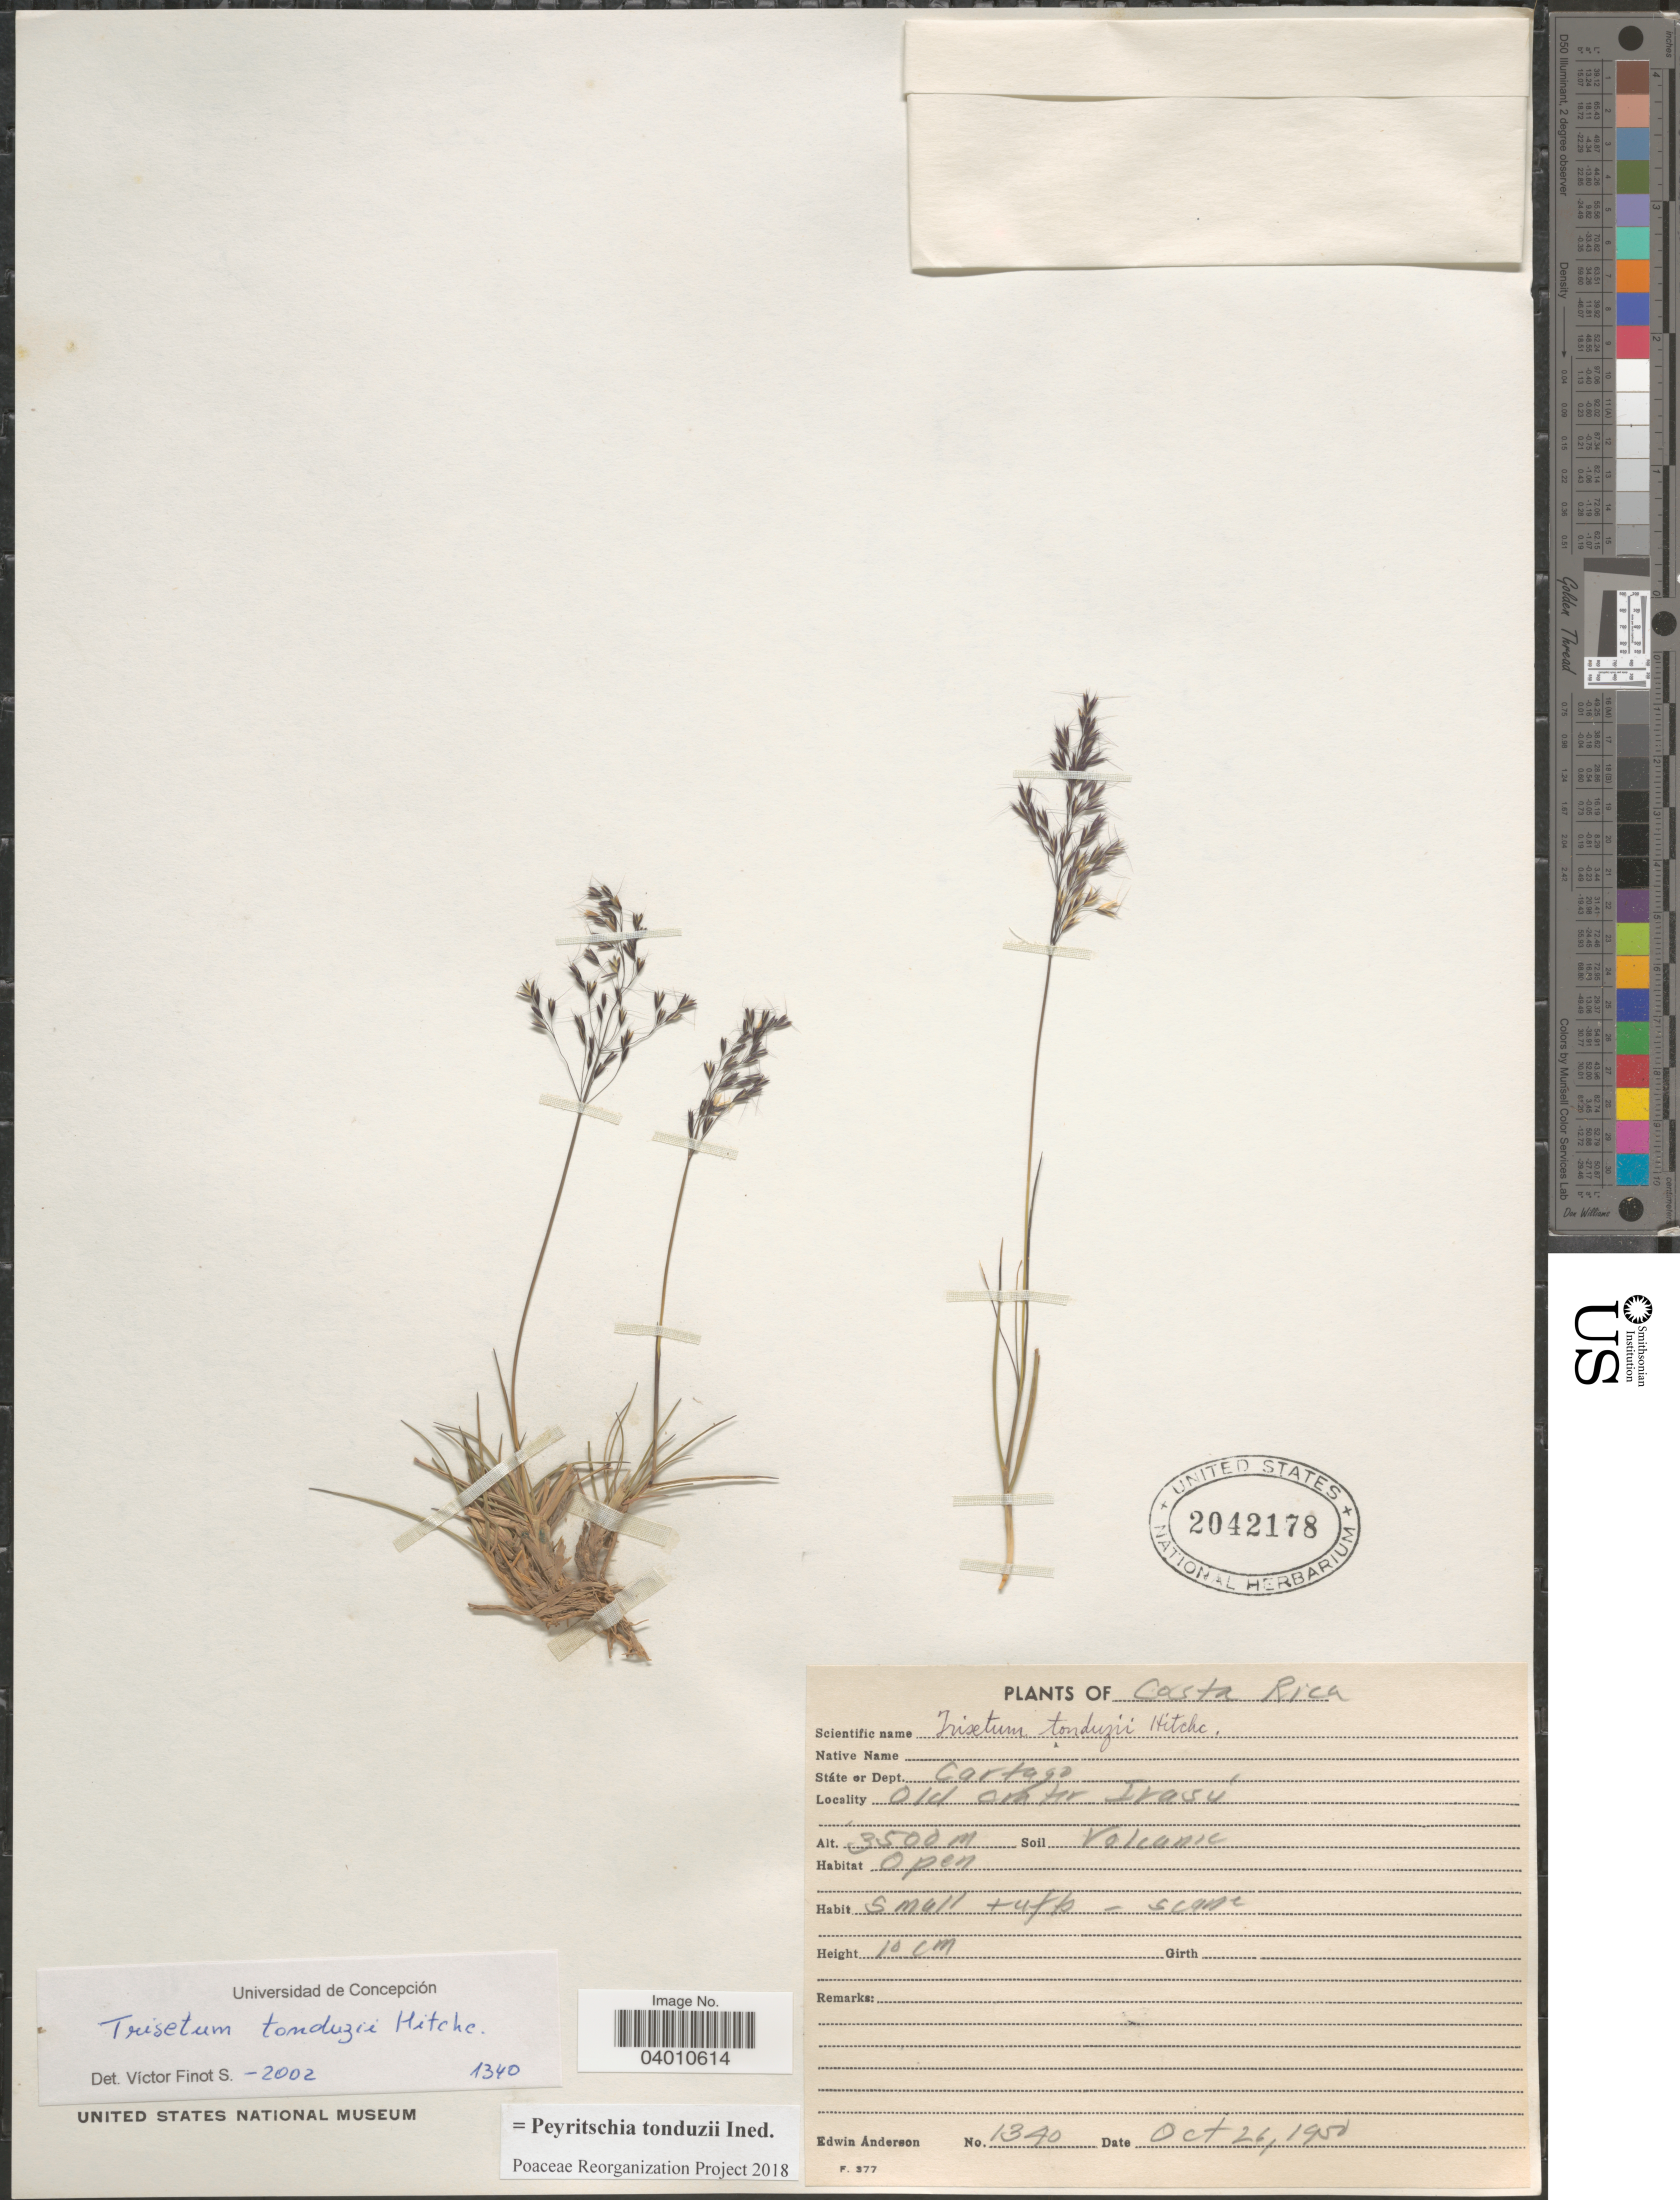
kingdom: Plantae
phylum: Tracheophyta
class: Liliopsida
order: Poales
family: Poaceae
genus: Peyritschia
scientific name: Peyritschia tonduzii ined.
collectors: E. Anderson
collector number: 1340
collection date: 1950-10-26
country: Costa Rica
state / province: Cartago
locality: Old crater Irasú.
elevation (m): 3500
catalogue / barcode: US 2042178